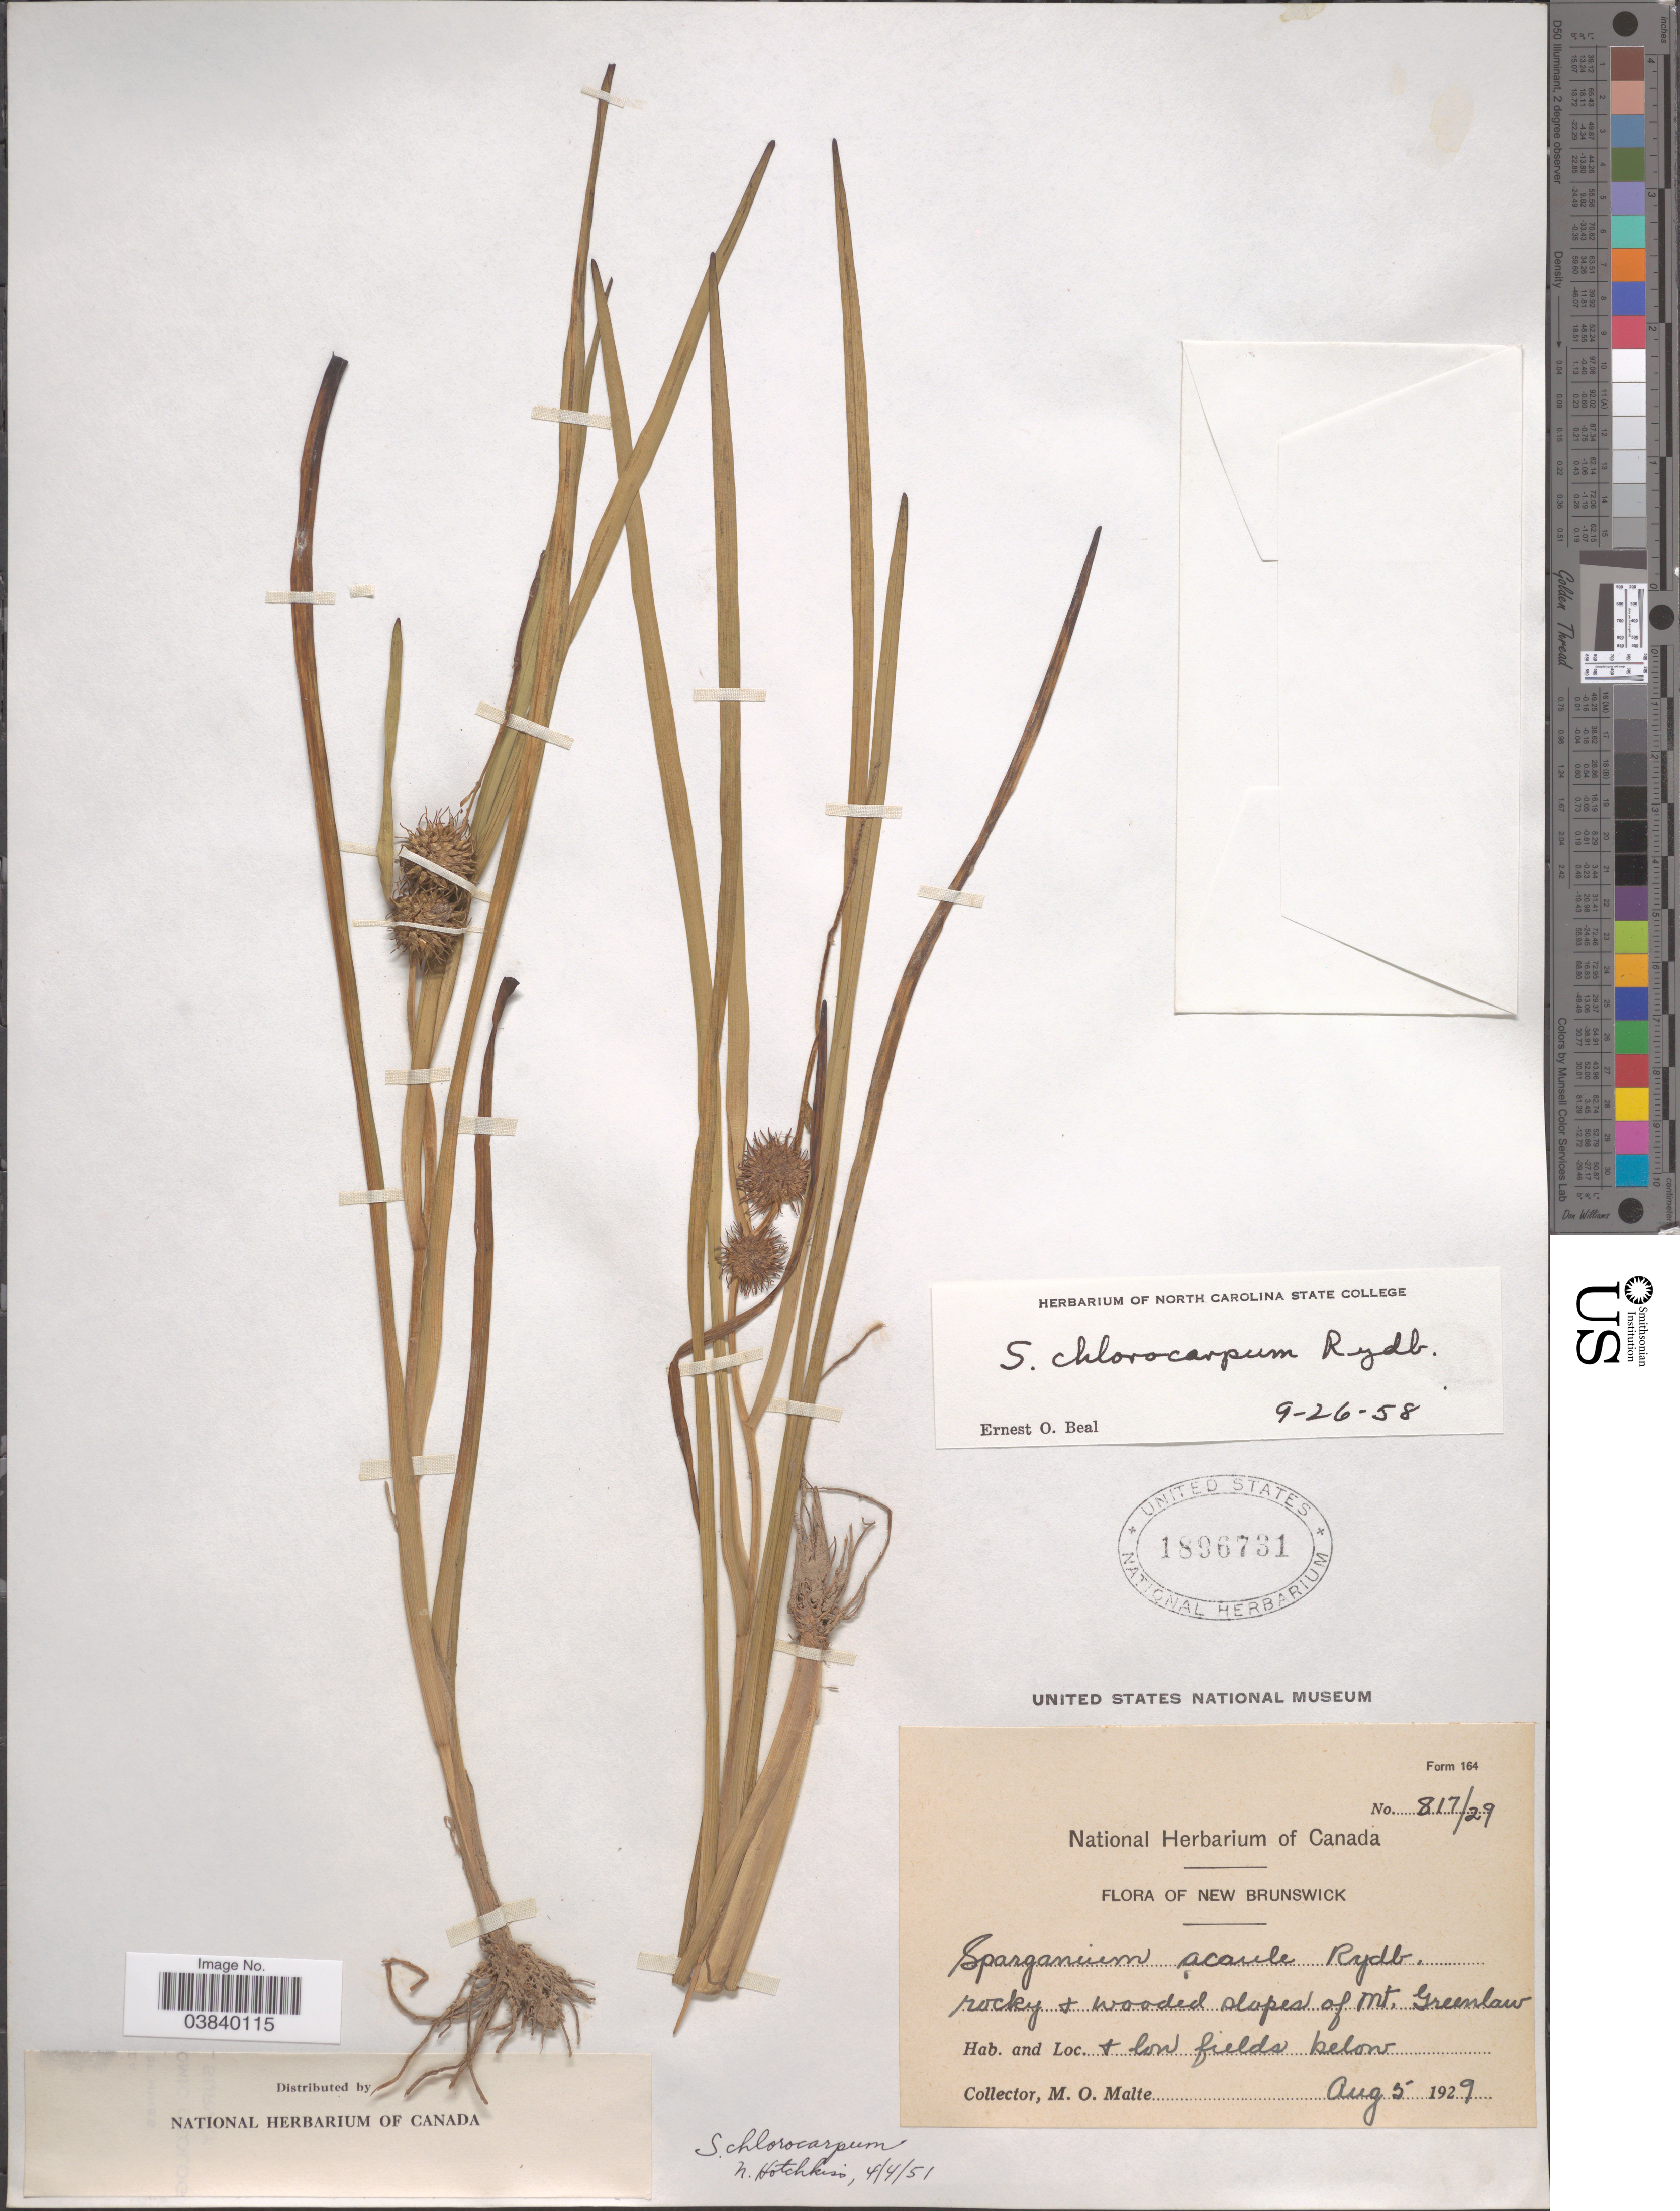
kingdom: Plantae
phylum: Tracheophyta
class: Liliopsida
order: Poales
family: Typhaceae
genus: Sparganium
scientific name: Sparganium chlorocarpum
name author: Rydb.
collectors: M. O. Malte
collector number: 817/29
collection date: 1929-08-05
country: Canada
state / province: New Brunswick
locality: Rocky + wooded slopes of Mt. Greenlaw.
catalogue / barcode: US 1896731